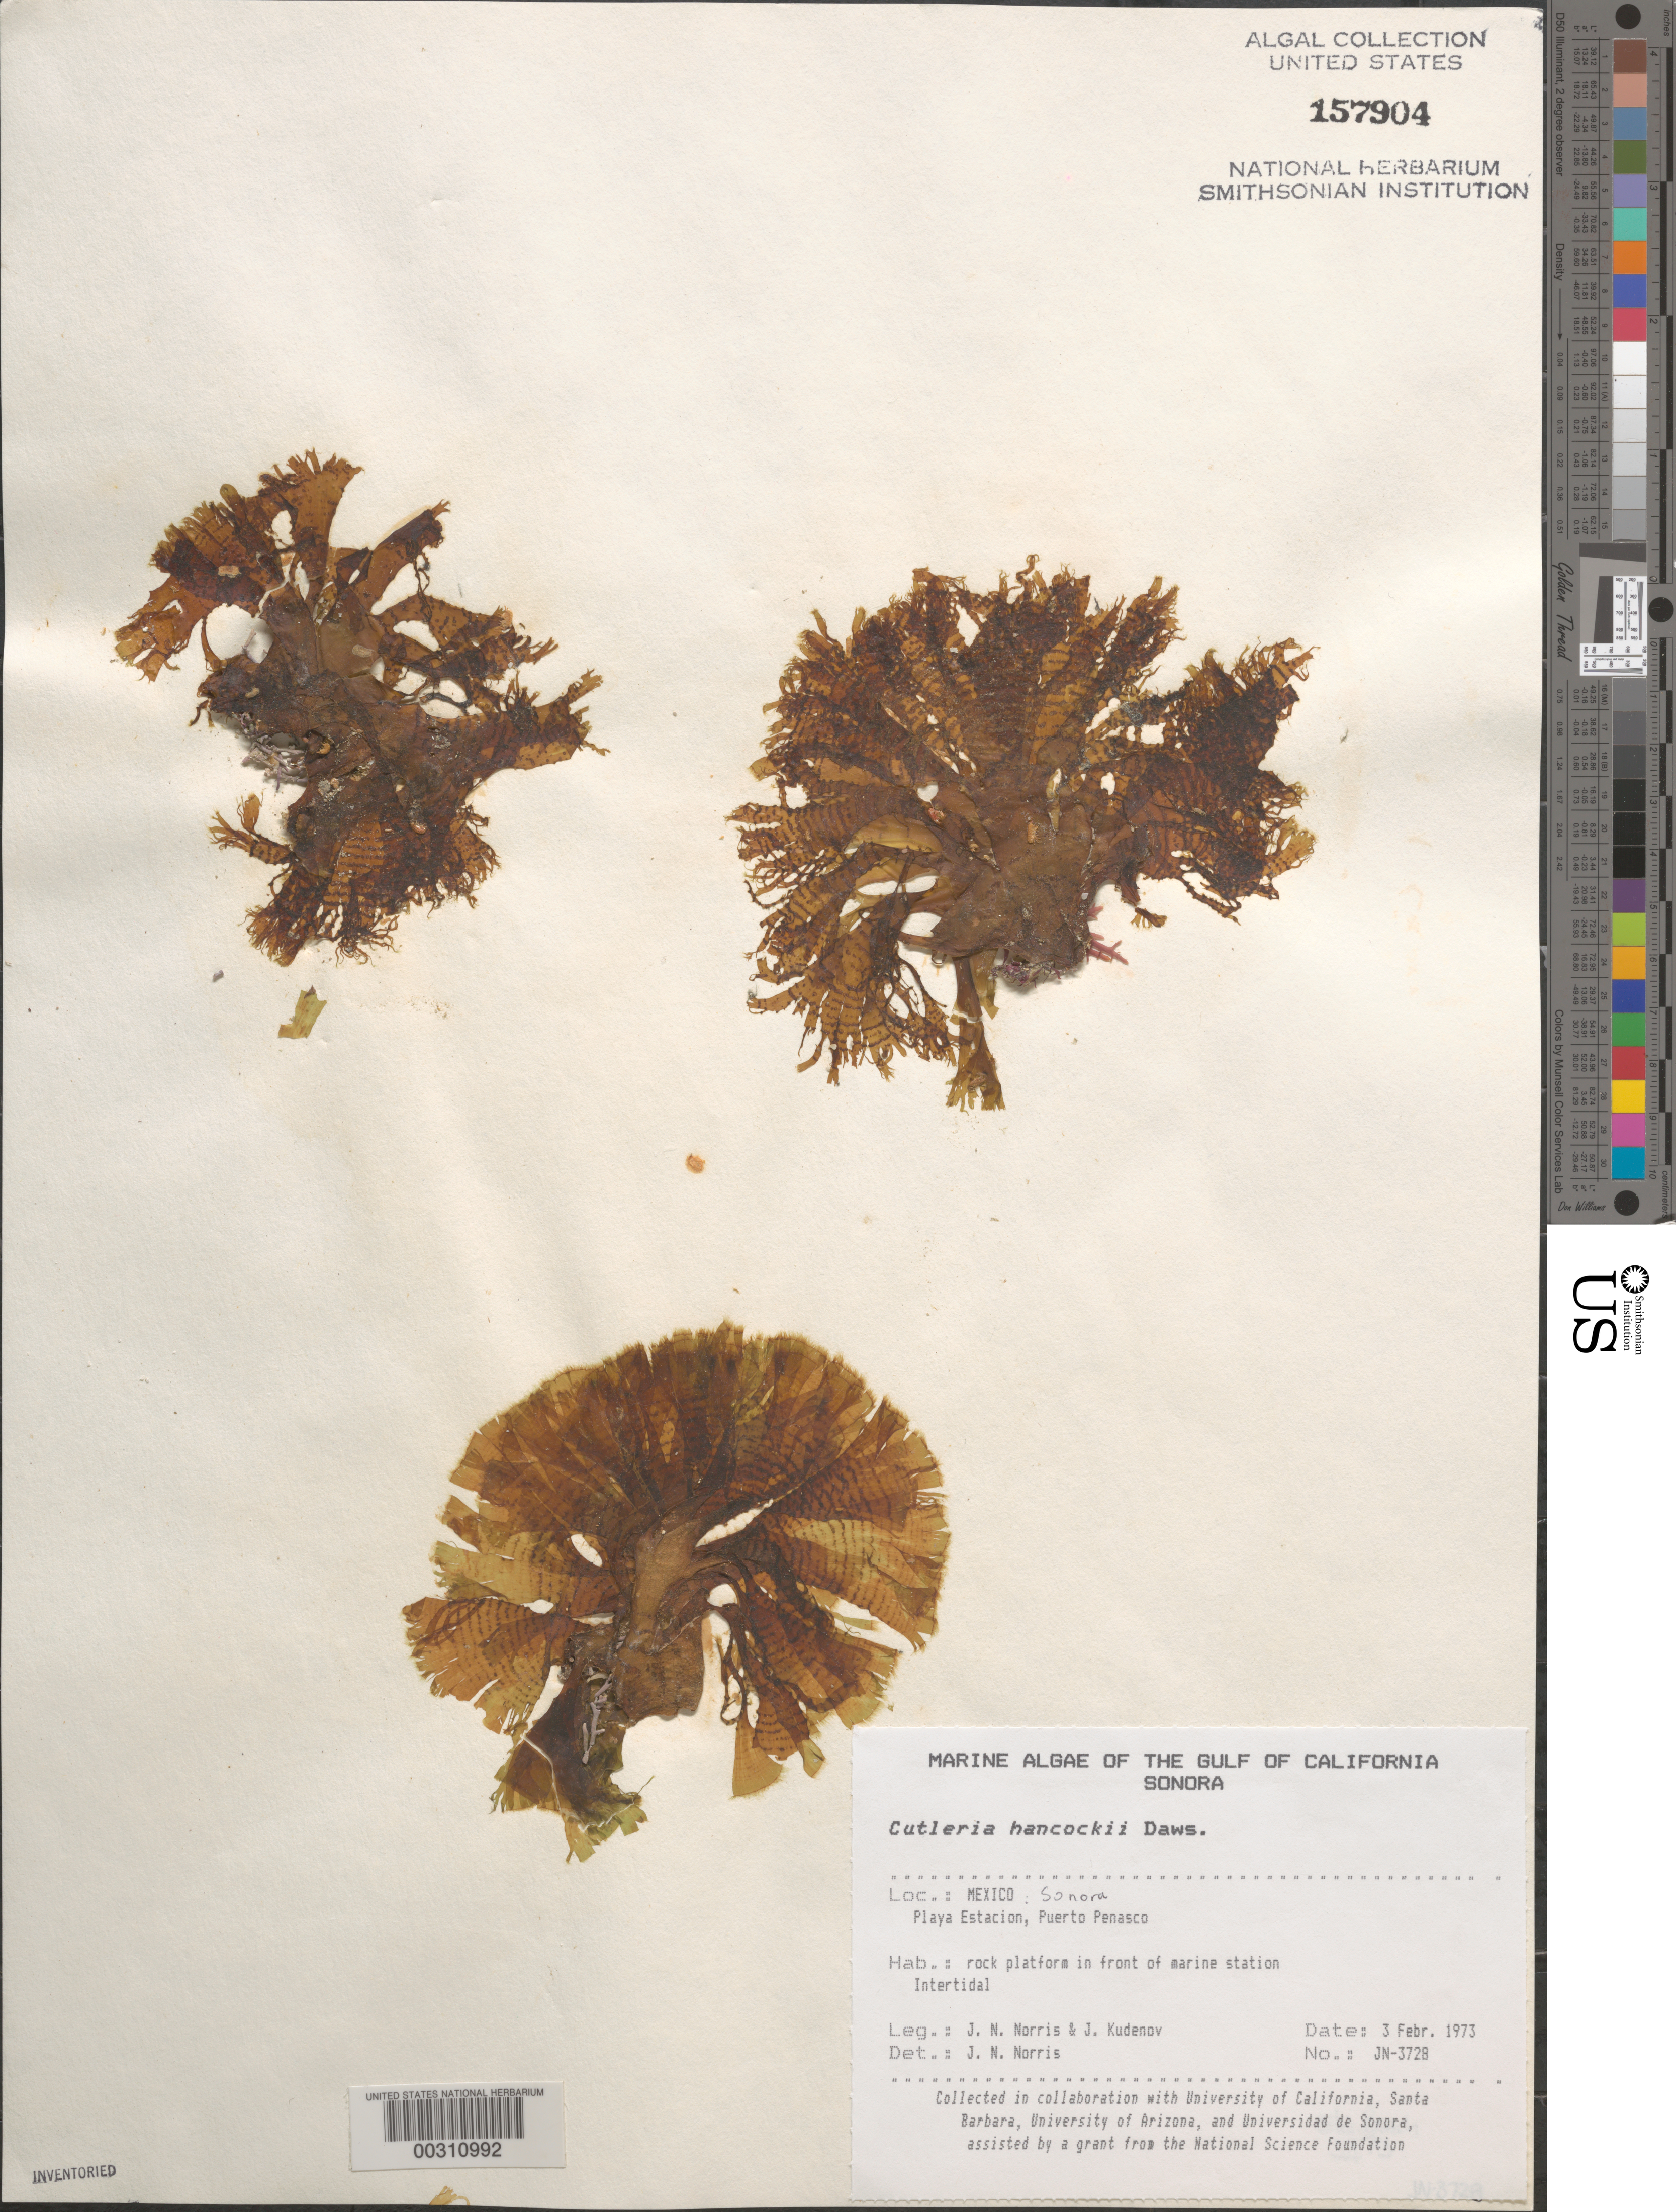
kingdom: Chromista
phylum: Ochrophyta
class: Phaeophyceae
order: Cutleriales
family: Cutleriaceae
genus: Cutleria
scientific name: Cutleria hancockii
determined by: Norris, James N.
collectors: J. N. Norris & J. Kudenov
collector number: JN-3728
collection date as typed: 03 Feb 1973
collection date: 1973-02-03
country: Mexico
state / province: Sonora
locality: Playa Estacion, Puerto Penasco, marine station shore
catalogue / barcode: US 157904